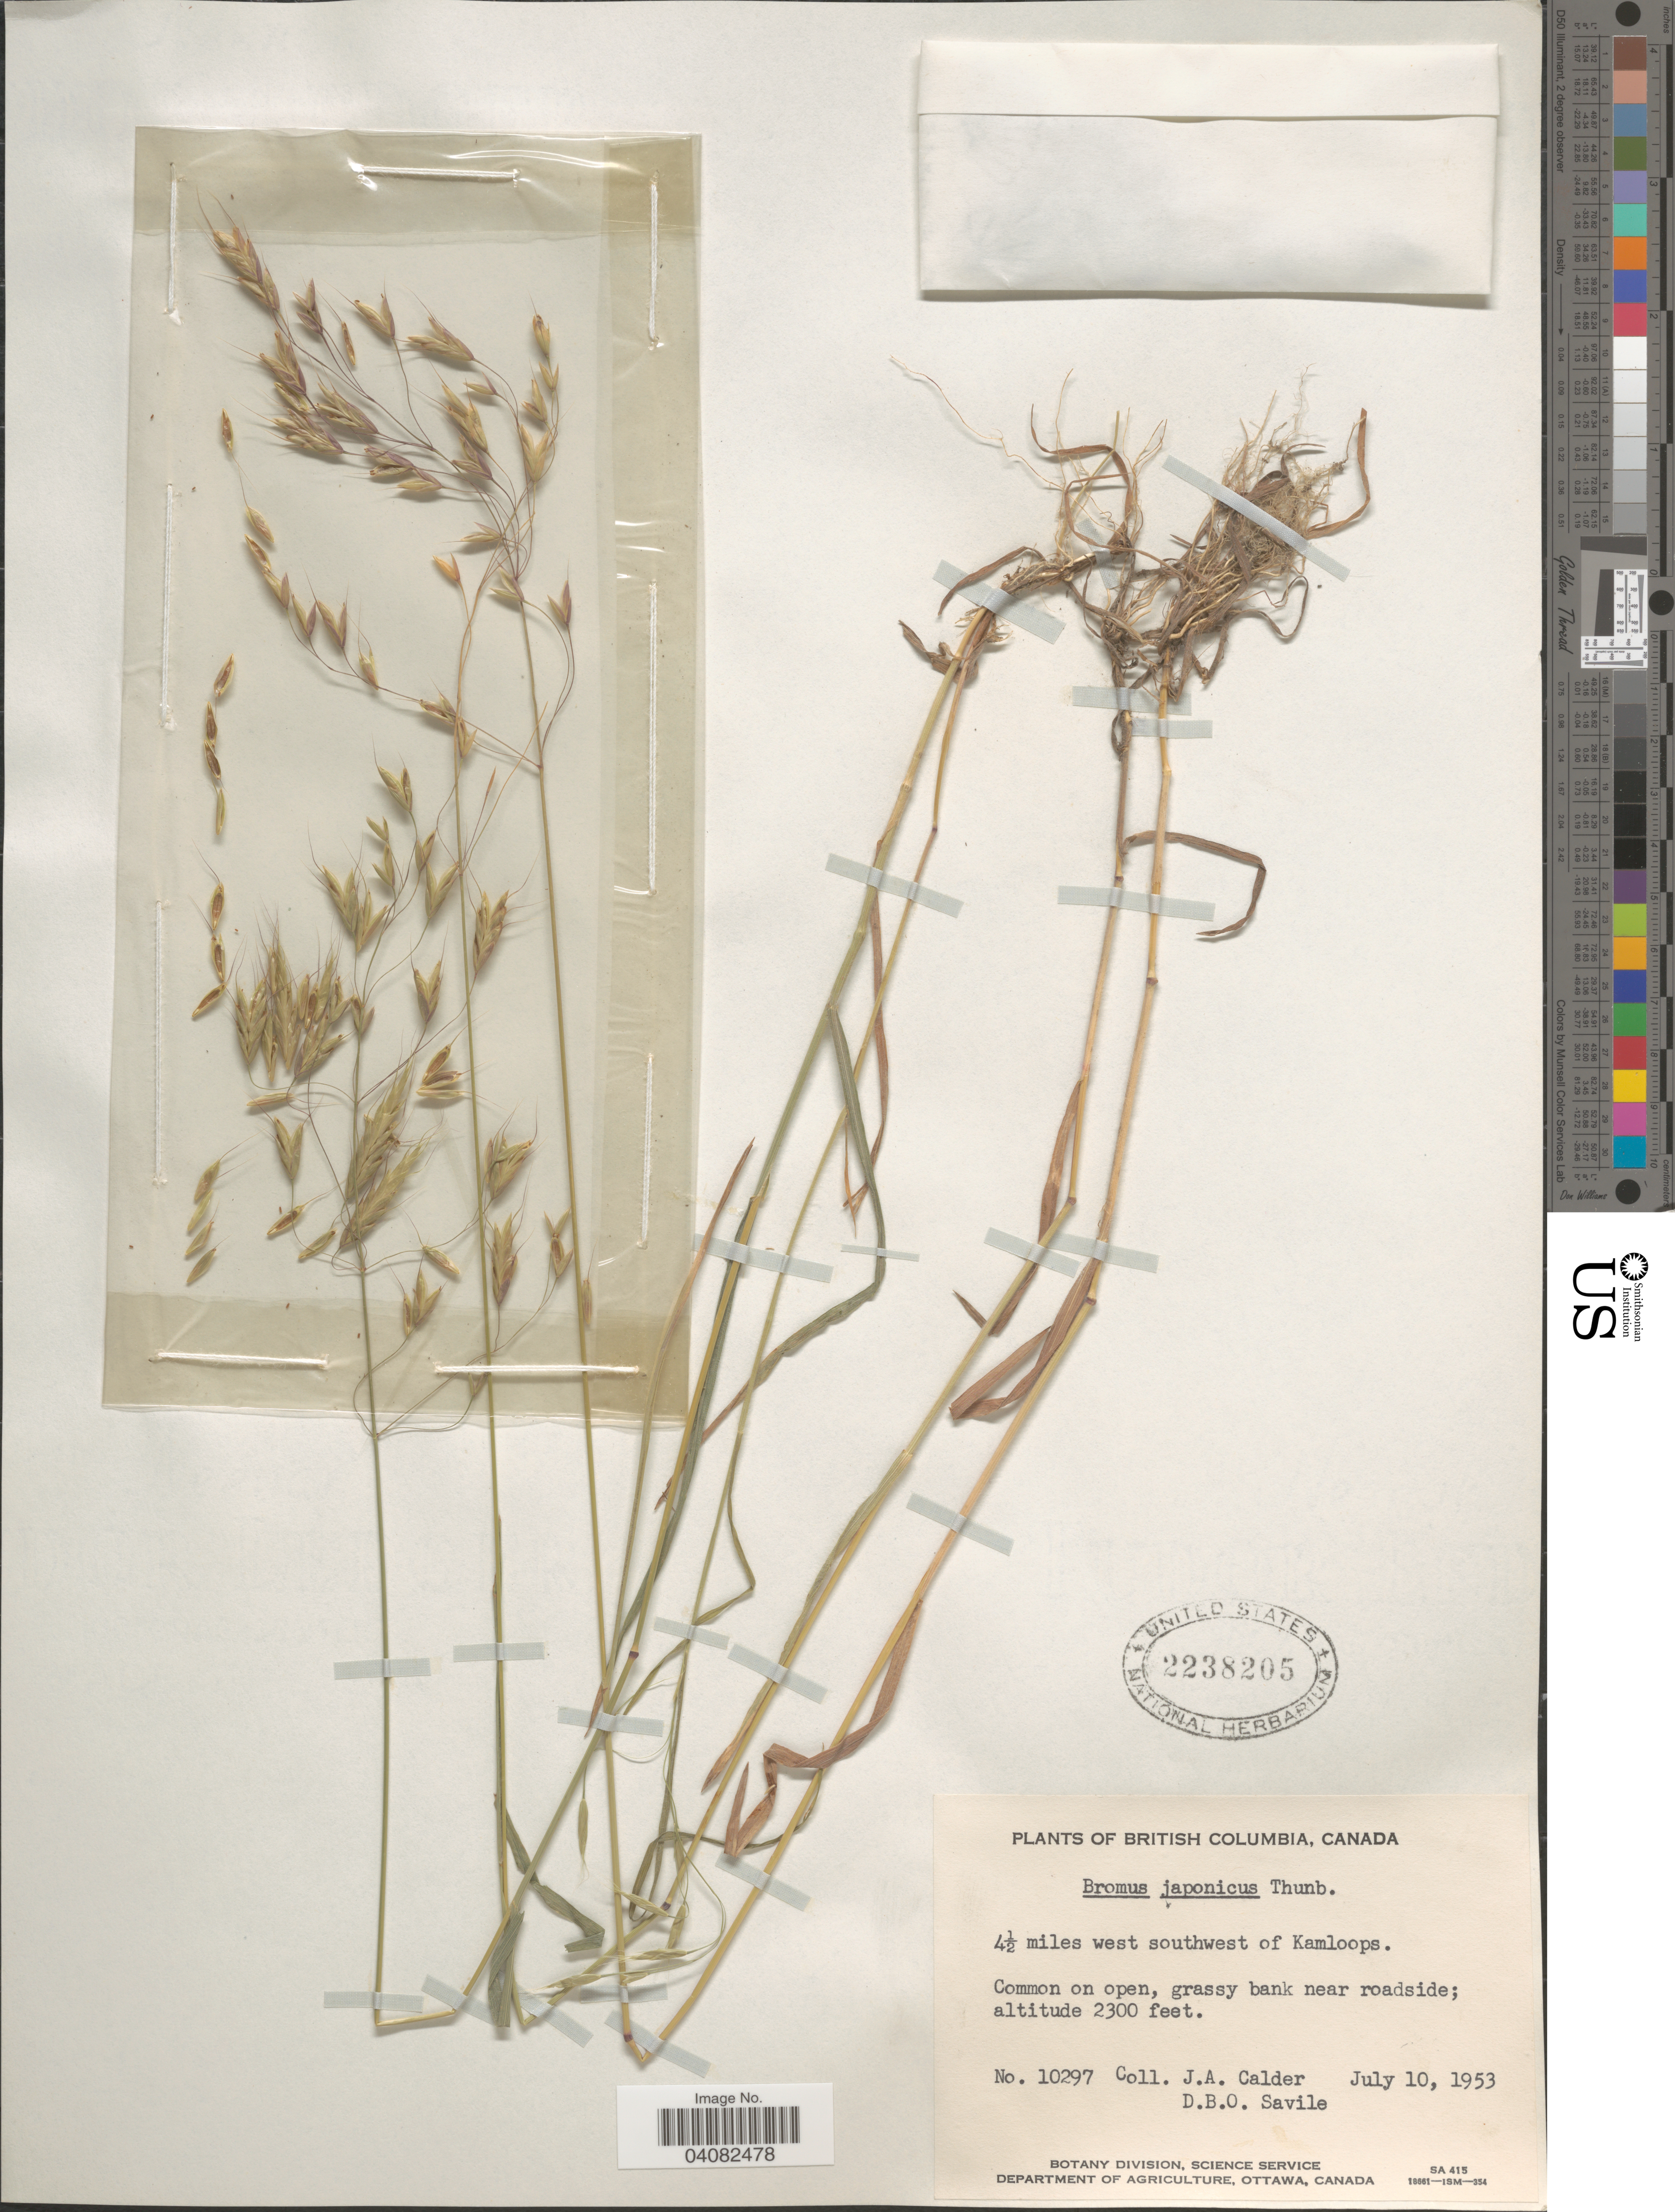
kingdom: Plantae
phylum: Tracheophyta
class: Liliopsida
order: Poales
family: Poaceae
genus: Bromus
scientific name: Bromus japonicus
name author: Houtt.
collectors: J. A. Calder & D. Savile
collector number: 10297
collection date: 1953-07-10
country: Canada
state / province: British Columbia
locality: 4½ miles west southwest of Kamloops.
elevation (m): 701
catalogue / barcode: US 2238205